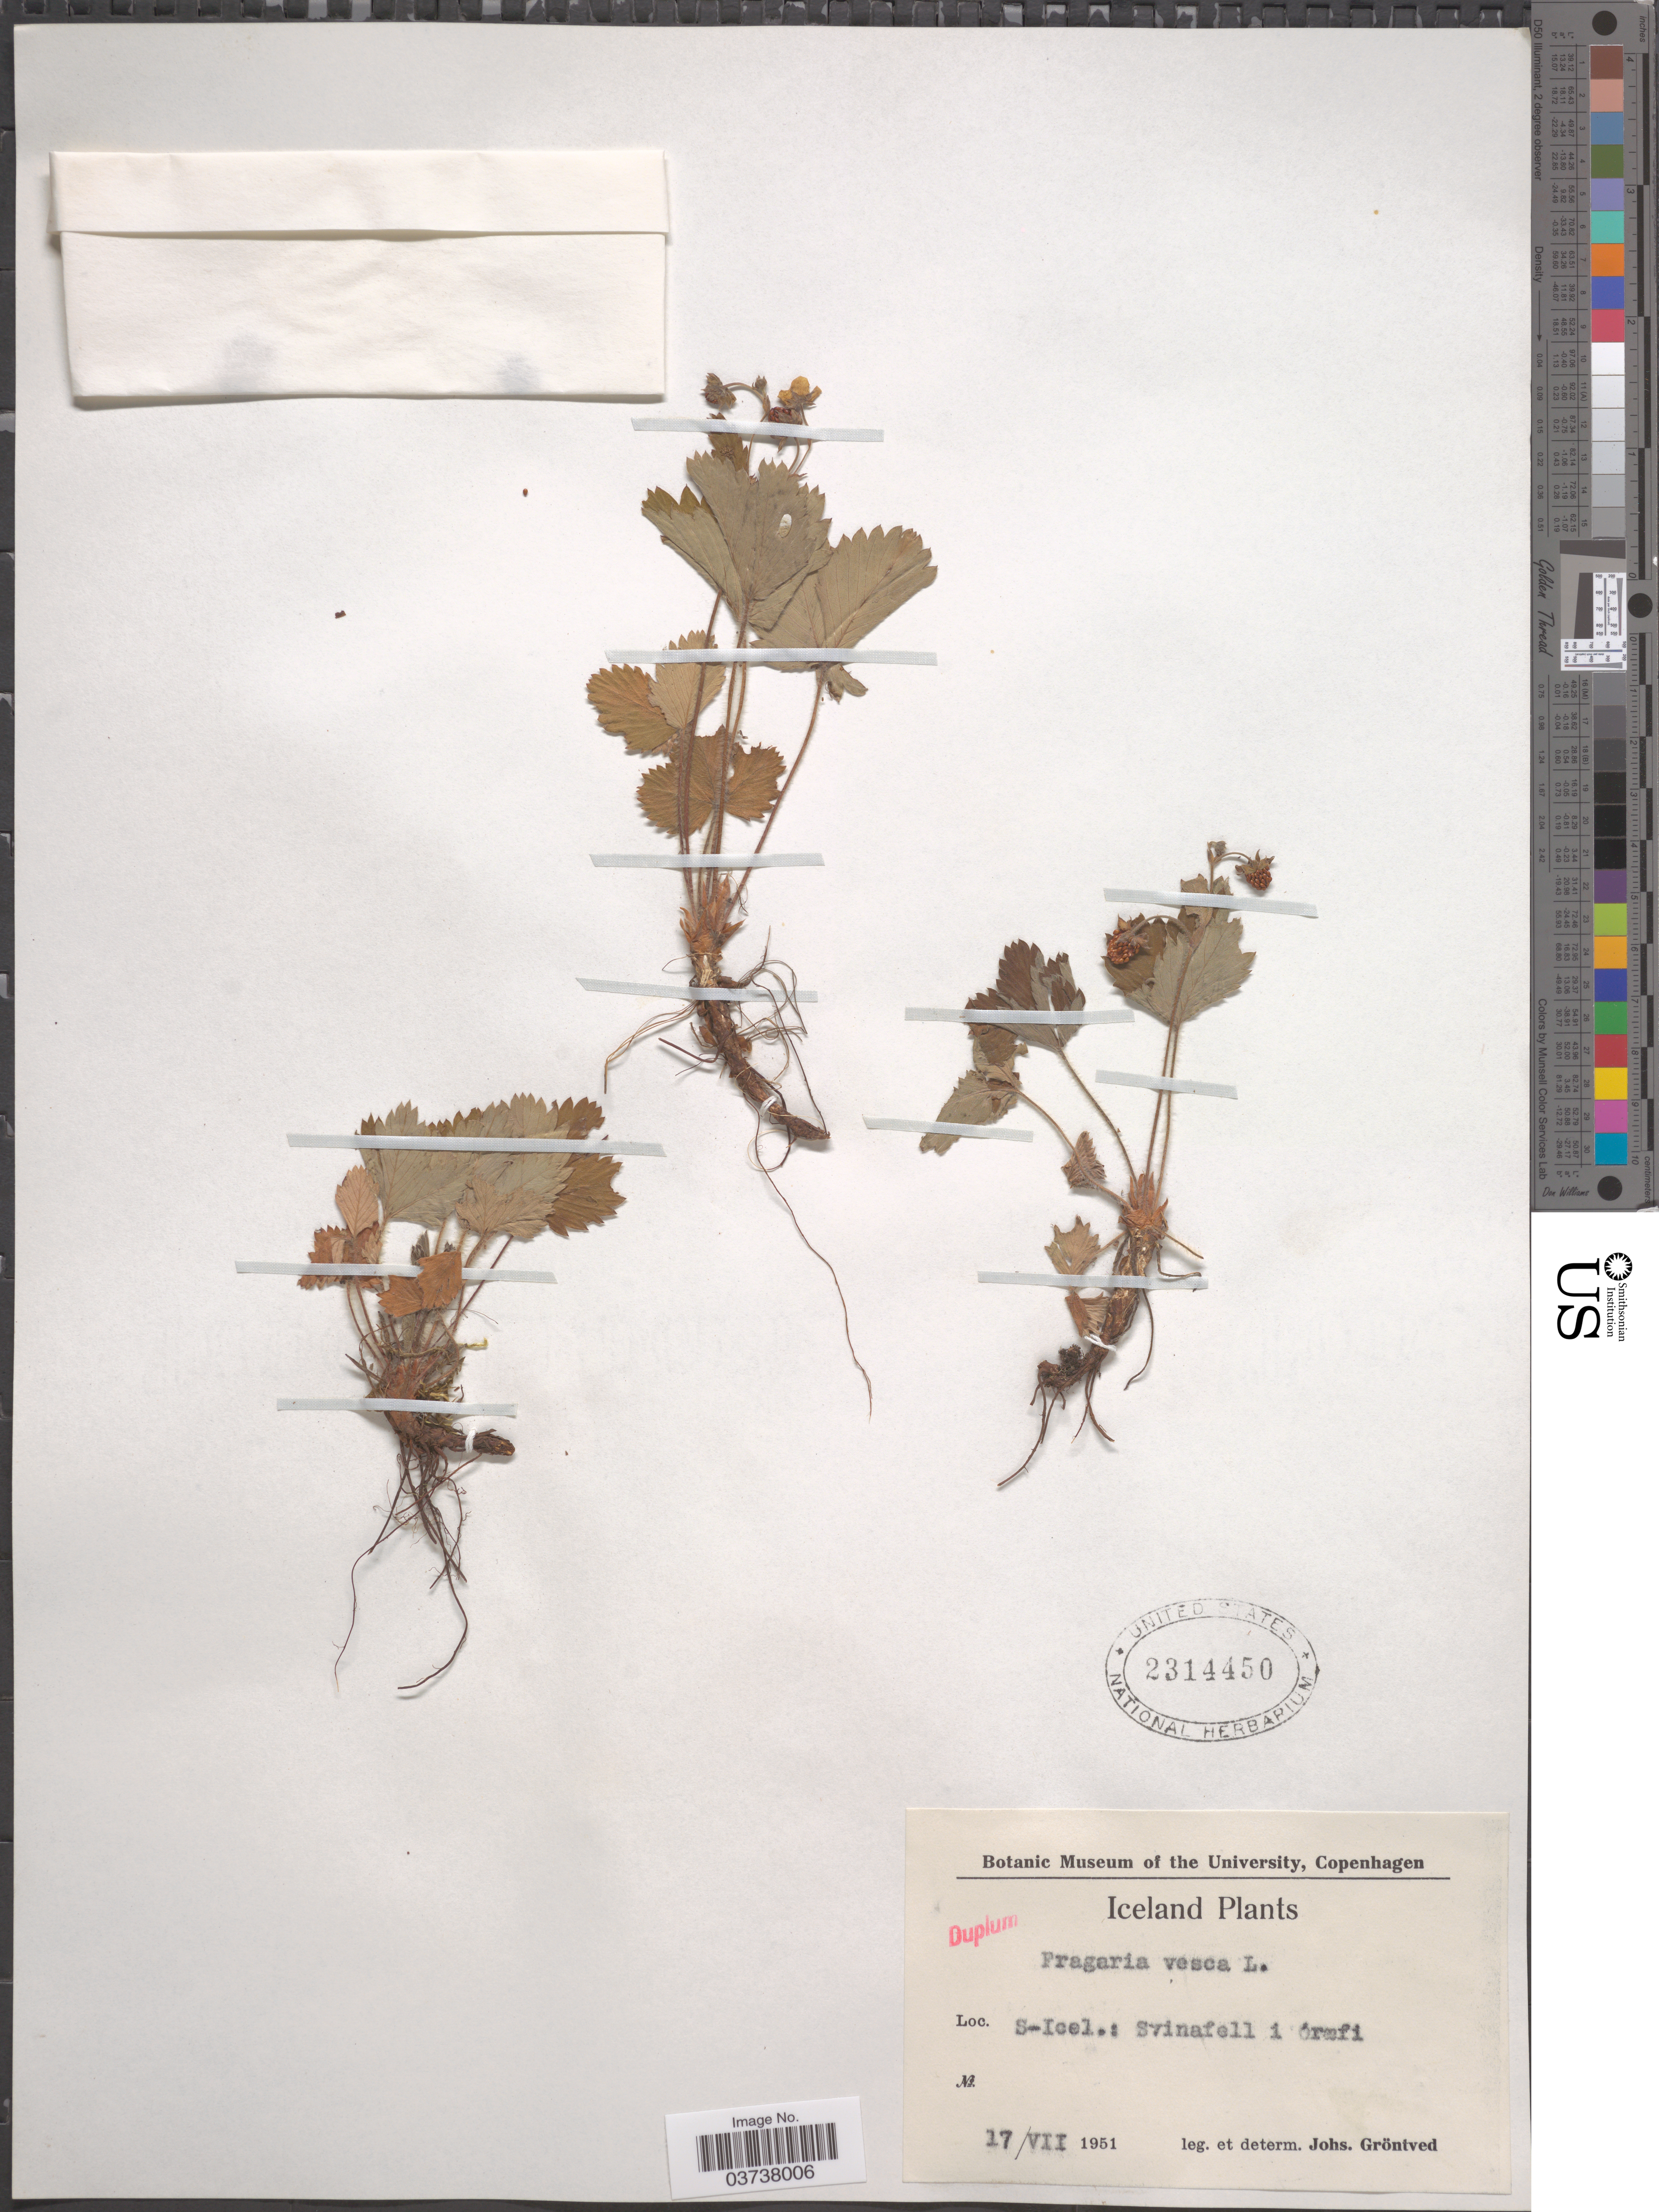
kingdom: Plantae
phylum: Tracheophyta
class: Magnoliopsida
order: Rosales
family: Rosaceae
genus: Fragaria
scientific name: Fragaria vesca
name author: L.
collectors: J. Gröntved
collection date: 1951-07-17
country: Iceland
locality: S. Icel.: Svinafell i Öræfi.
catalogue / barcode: US 2314450